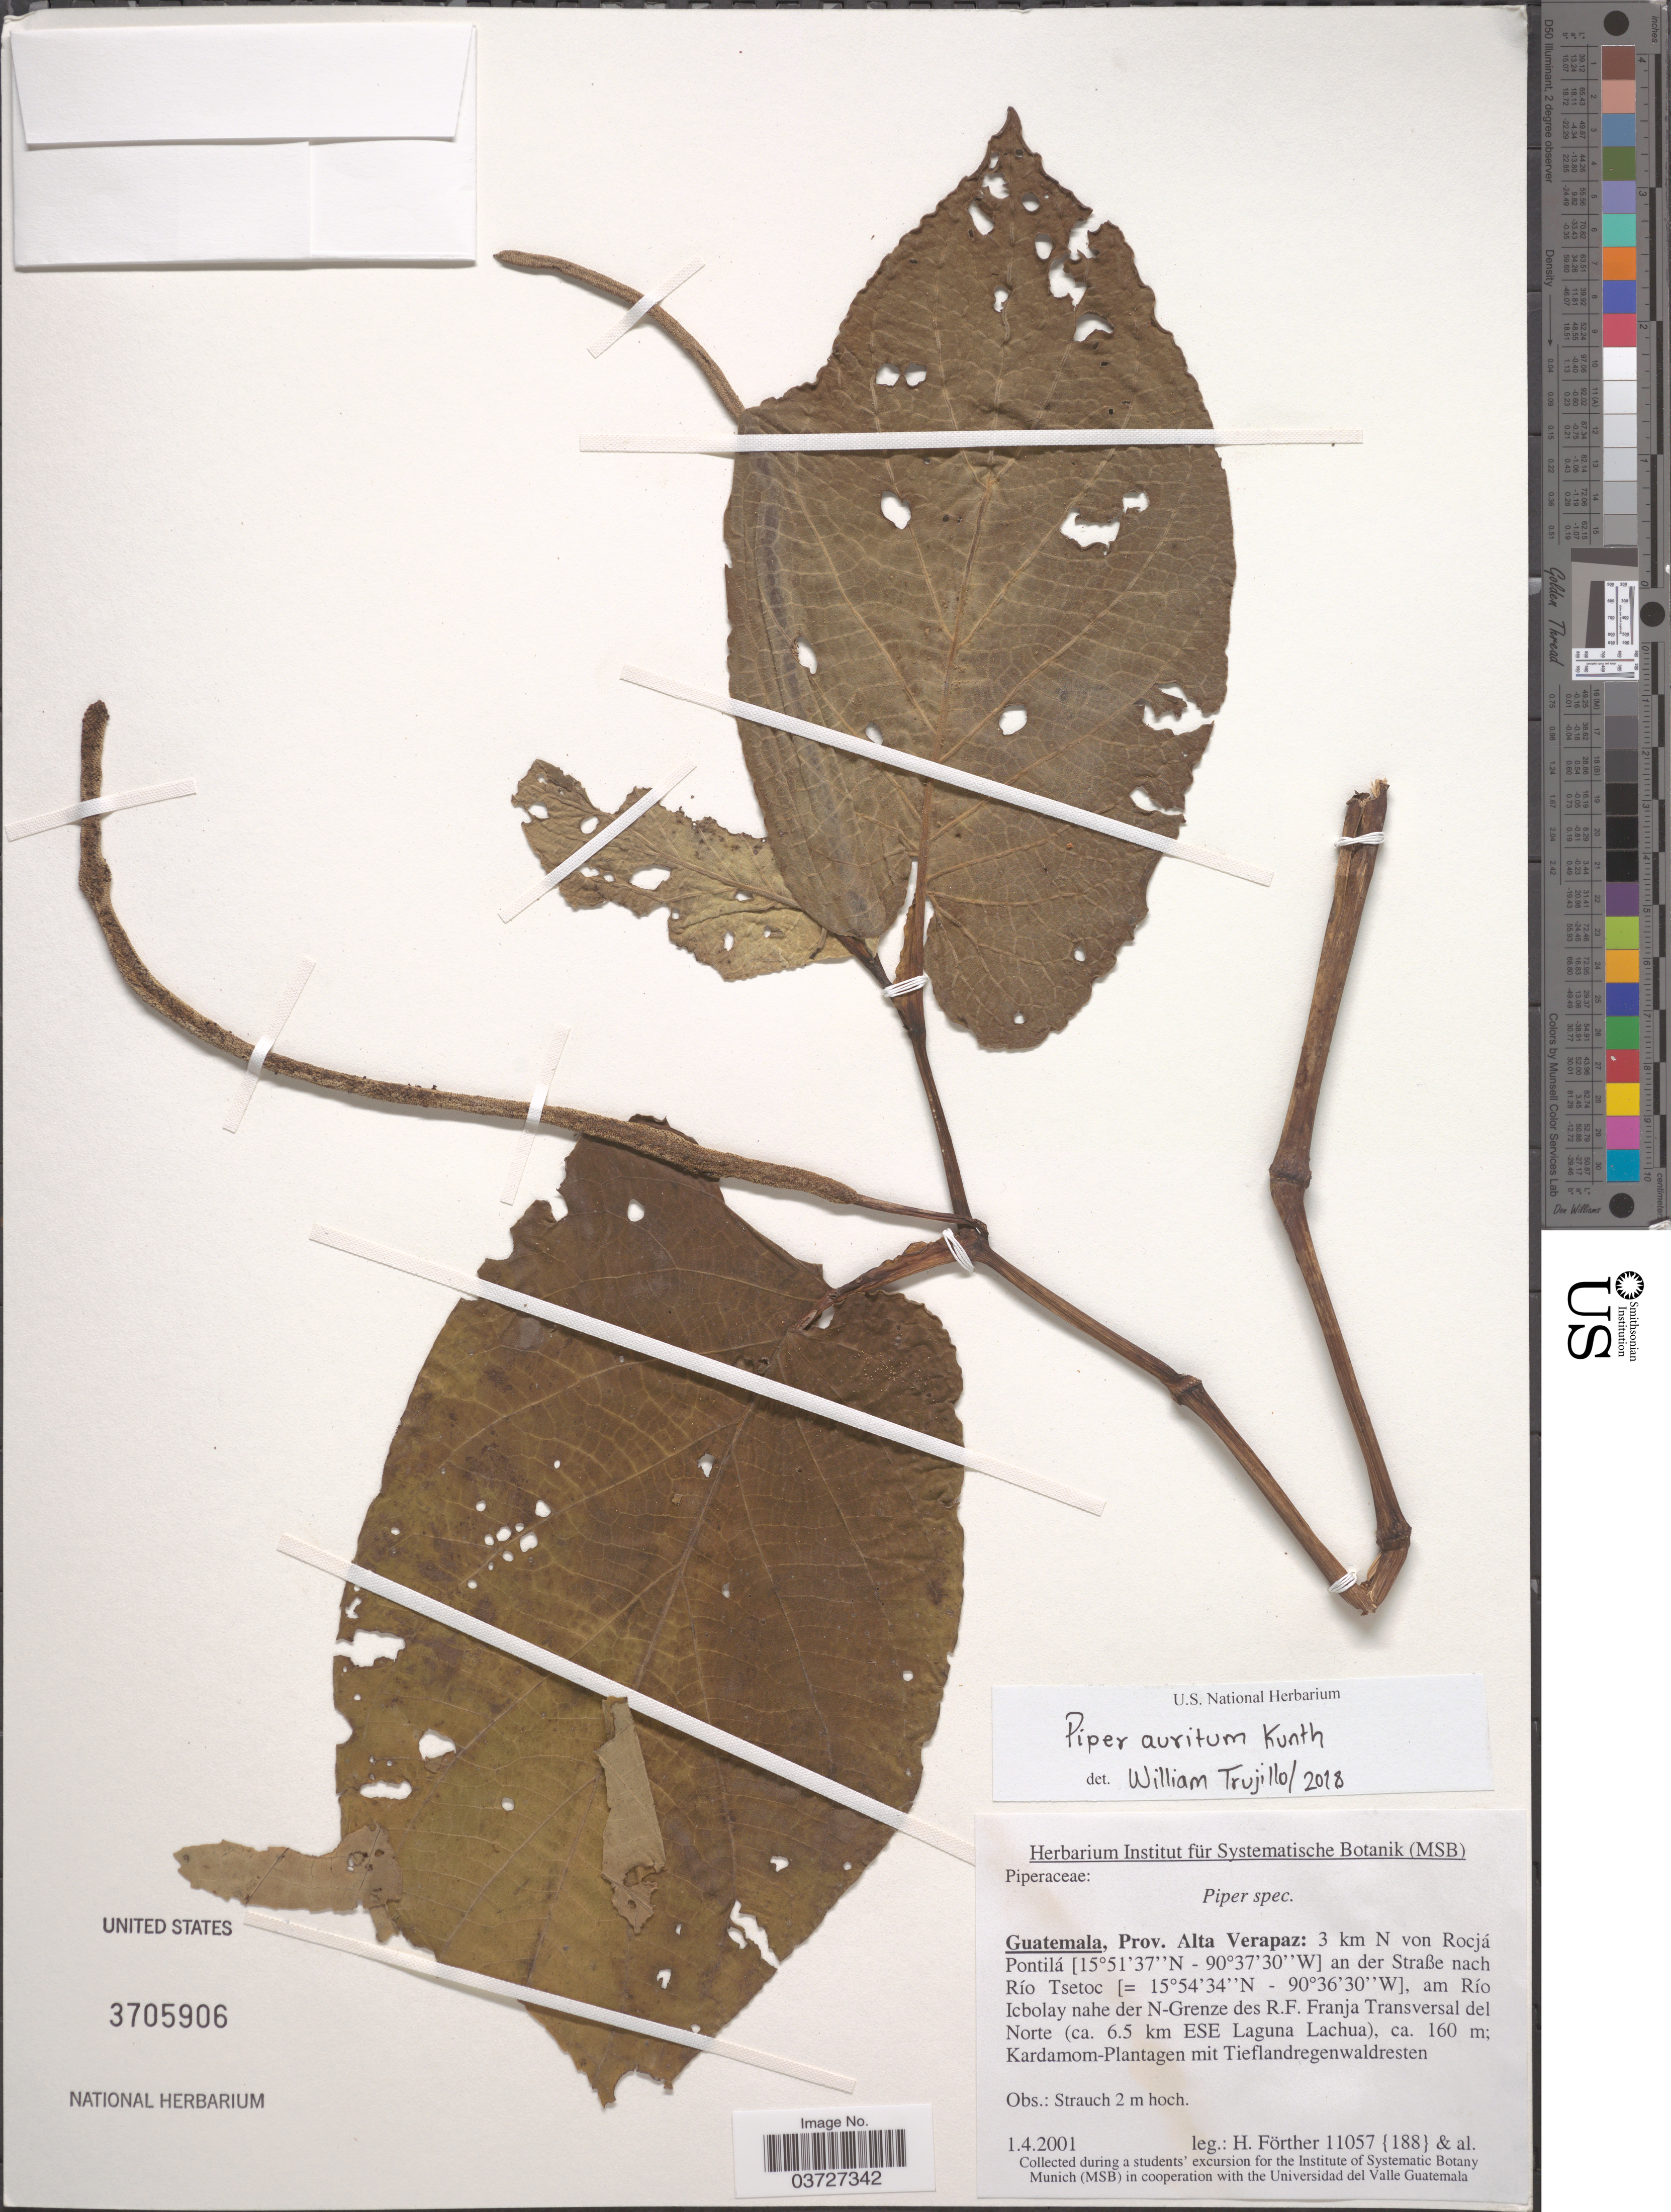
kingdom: Plantae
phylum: Tracheophyta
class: Magnoliopsida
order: Piperales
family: Piperaceae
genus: Piper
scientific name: Piper auritum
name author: Kunth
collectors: H. Förther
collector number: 11057{188}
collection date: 2001-04-01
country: Guatemala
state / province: Alta Verapaz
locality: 3 km N von Rocjá Pontilá an der Straße nach Río Tsetoc, am Río Icbolay nahe der N-Grenze des R.F. Franja Transversal del Norte (ca. 6.5 km ESE Laguna Lachua).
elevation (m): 160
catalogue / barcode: US 3705906